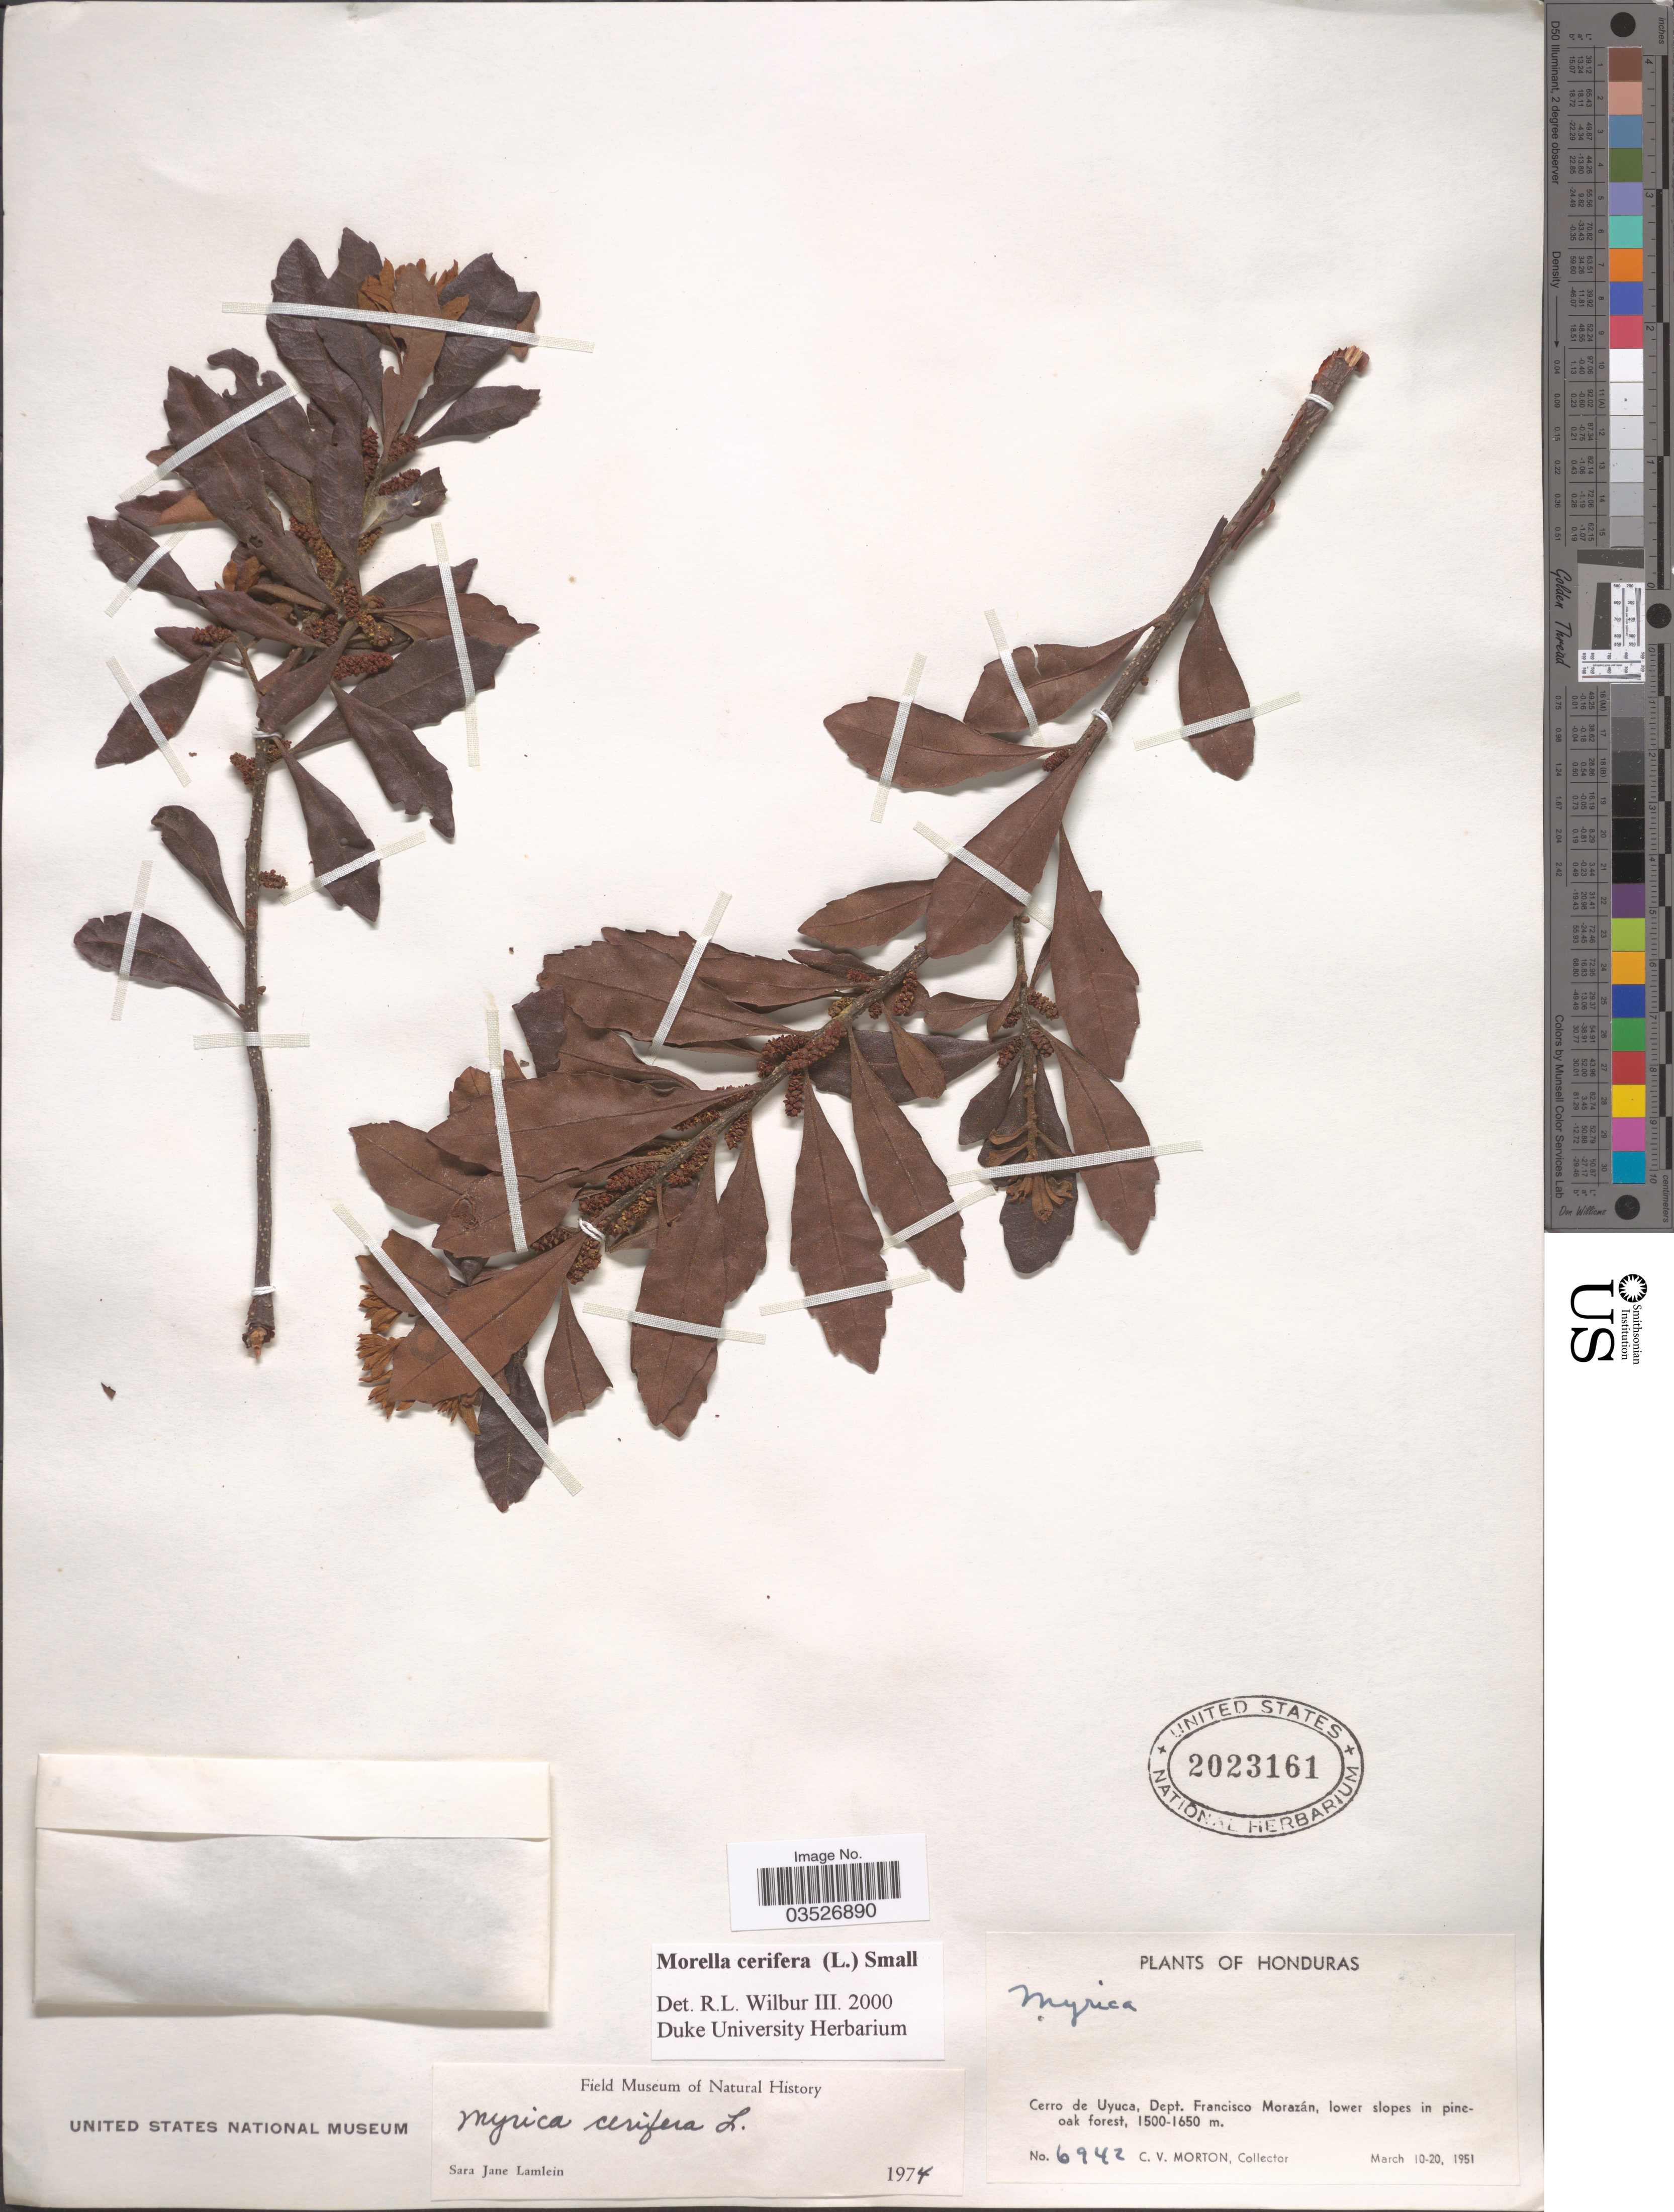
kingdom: Plantae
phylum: Tracheophyta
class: Magnoliopsida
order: Fagales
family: Myricaceae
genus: Morella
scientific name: Morella cerifera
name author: (L.) Small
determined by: Wilbur, R. L.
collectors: C. V. Morton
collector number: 6942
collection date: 1951-03-10/1951-03-20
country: Honduras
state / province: Fco. Morazán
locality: Cerro de Uyuca, Dept. Francisco Morazán, lower slopes in pineoak forest.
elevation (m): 1500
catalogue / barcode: US 2023161